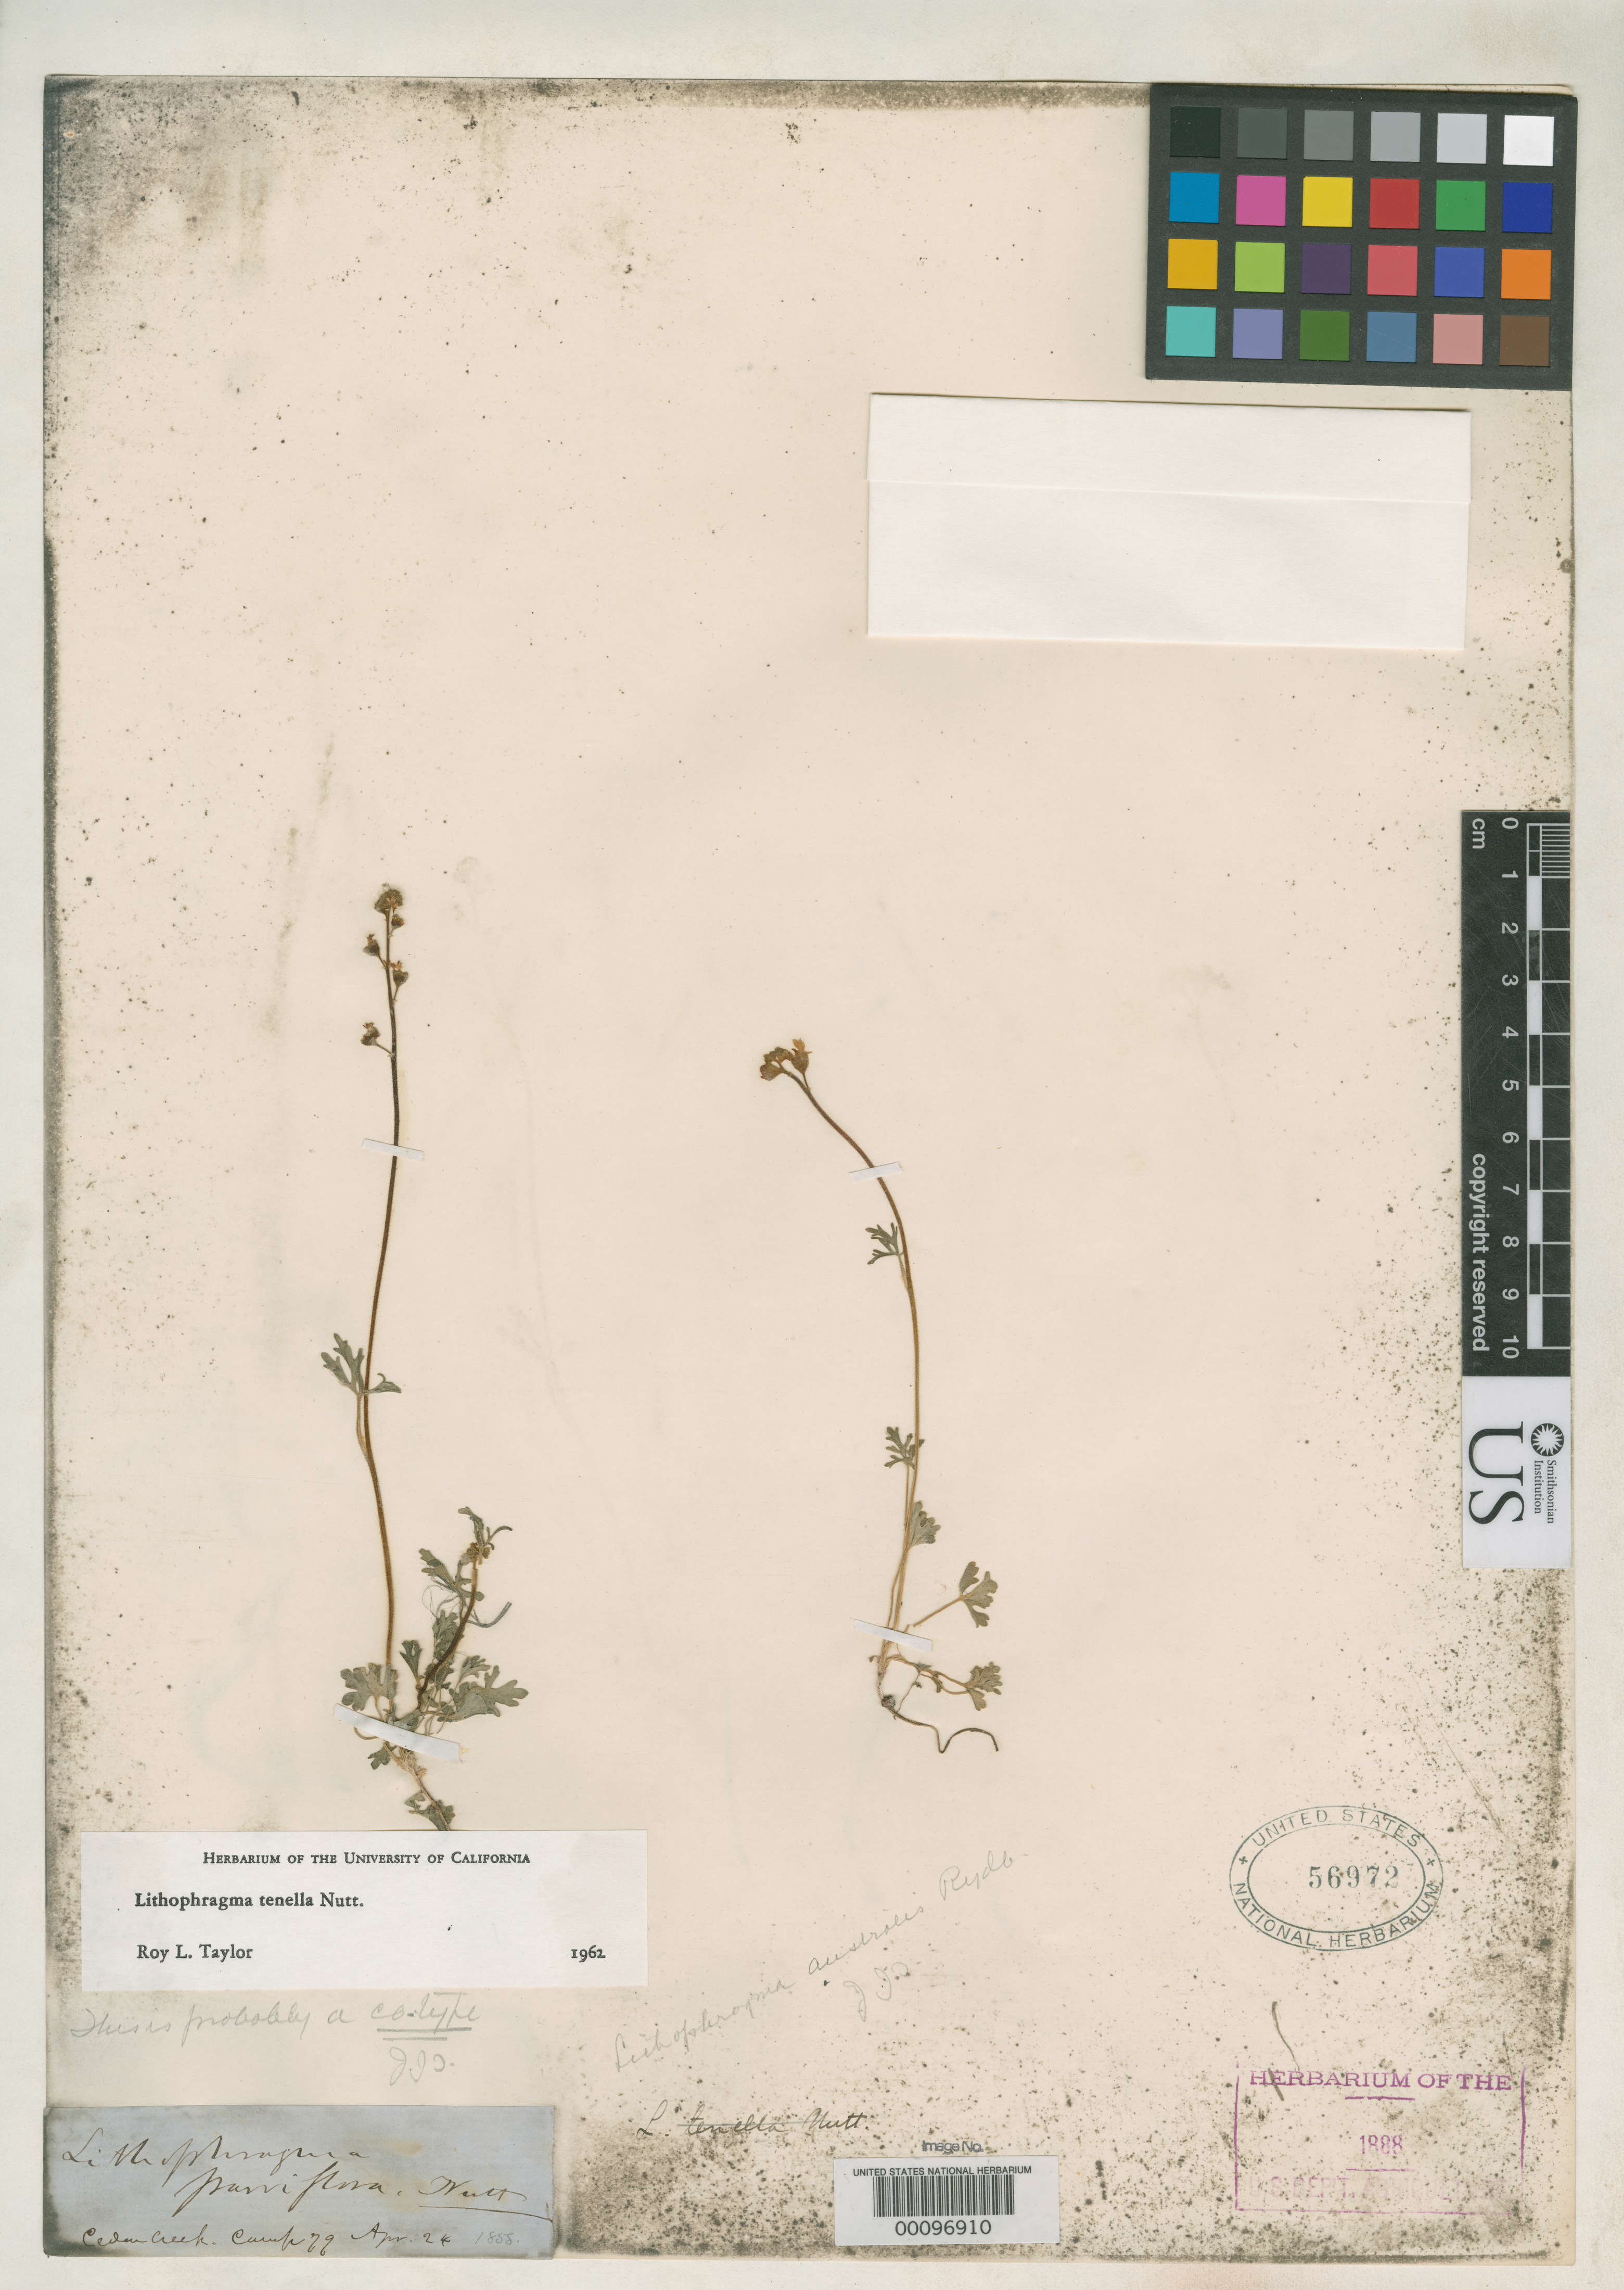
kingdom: Plantae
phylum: Tracheophyta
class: Magnoliopsida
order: Saxifragales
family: Saxifragaceae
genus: Lithophragma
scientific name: Lithophragma australis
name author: Rydb.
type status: Isotype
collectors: J. S. Newberry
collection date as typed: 24 Apr 1854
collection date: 1854-04-24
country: United States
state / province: Arizona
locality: Cedar Creek.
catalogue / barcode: US 56972